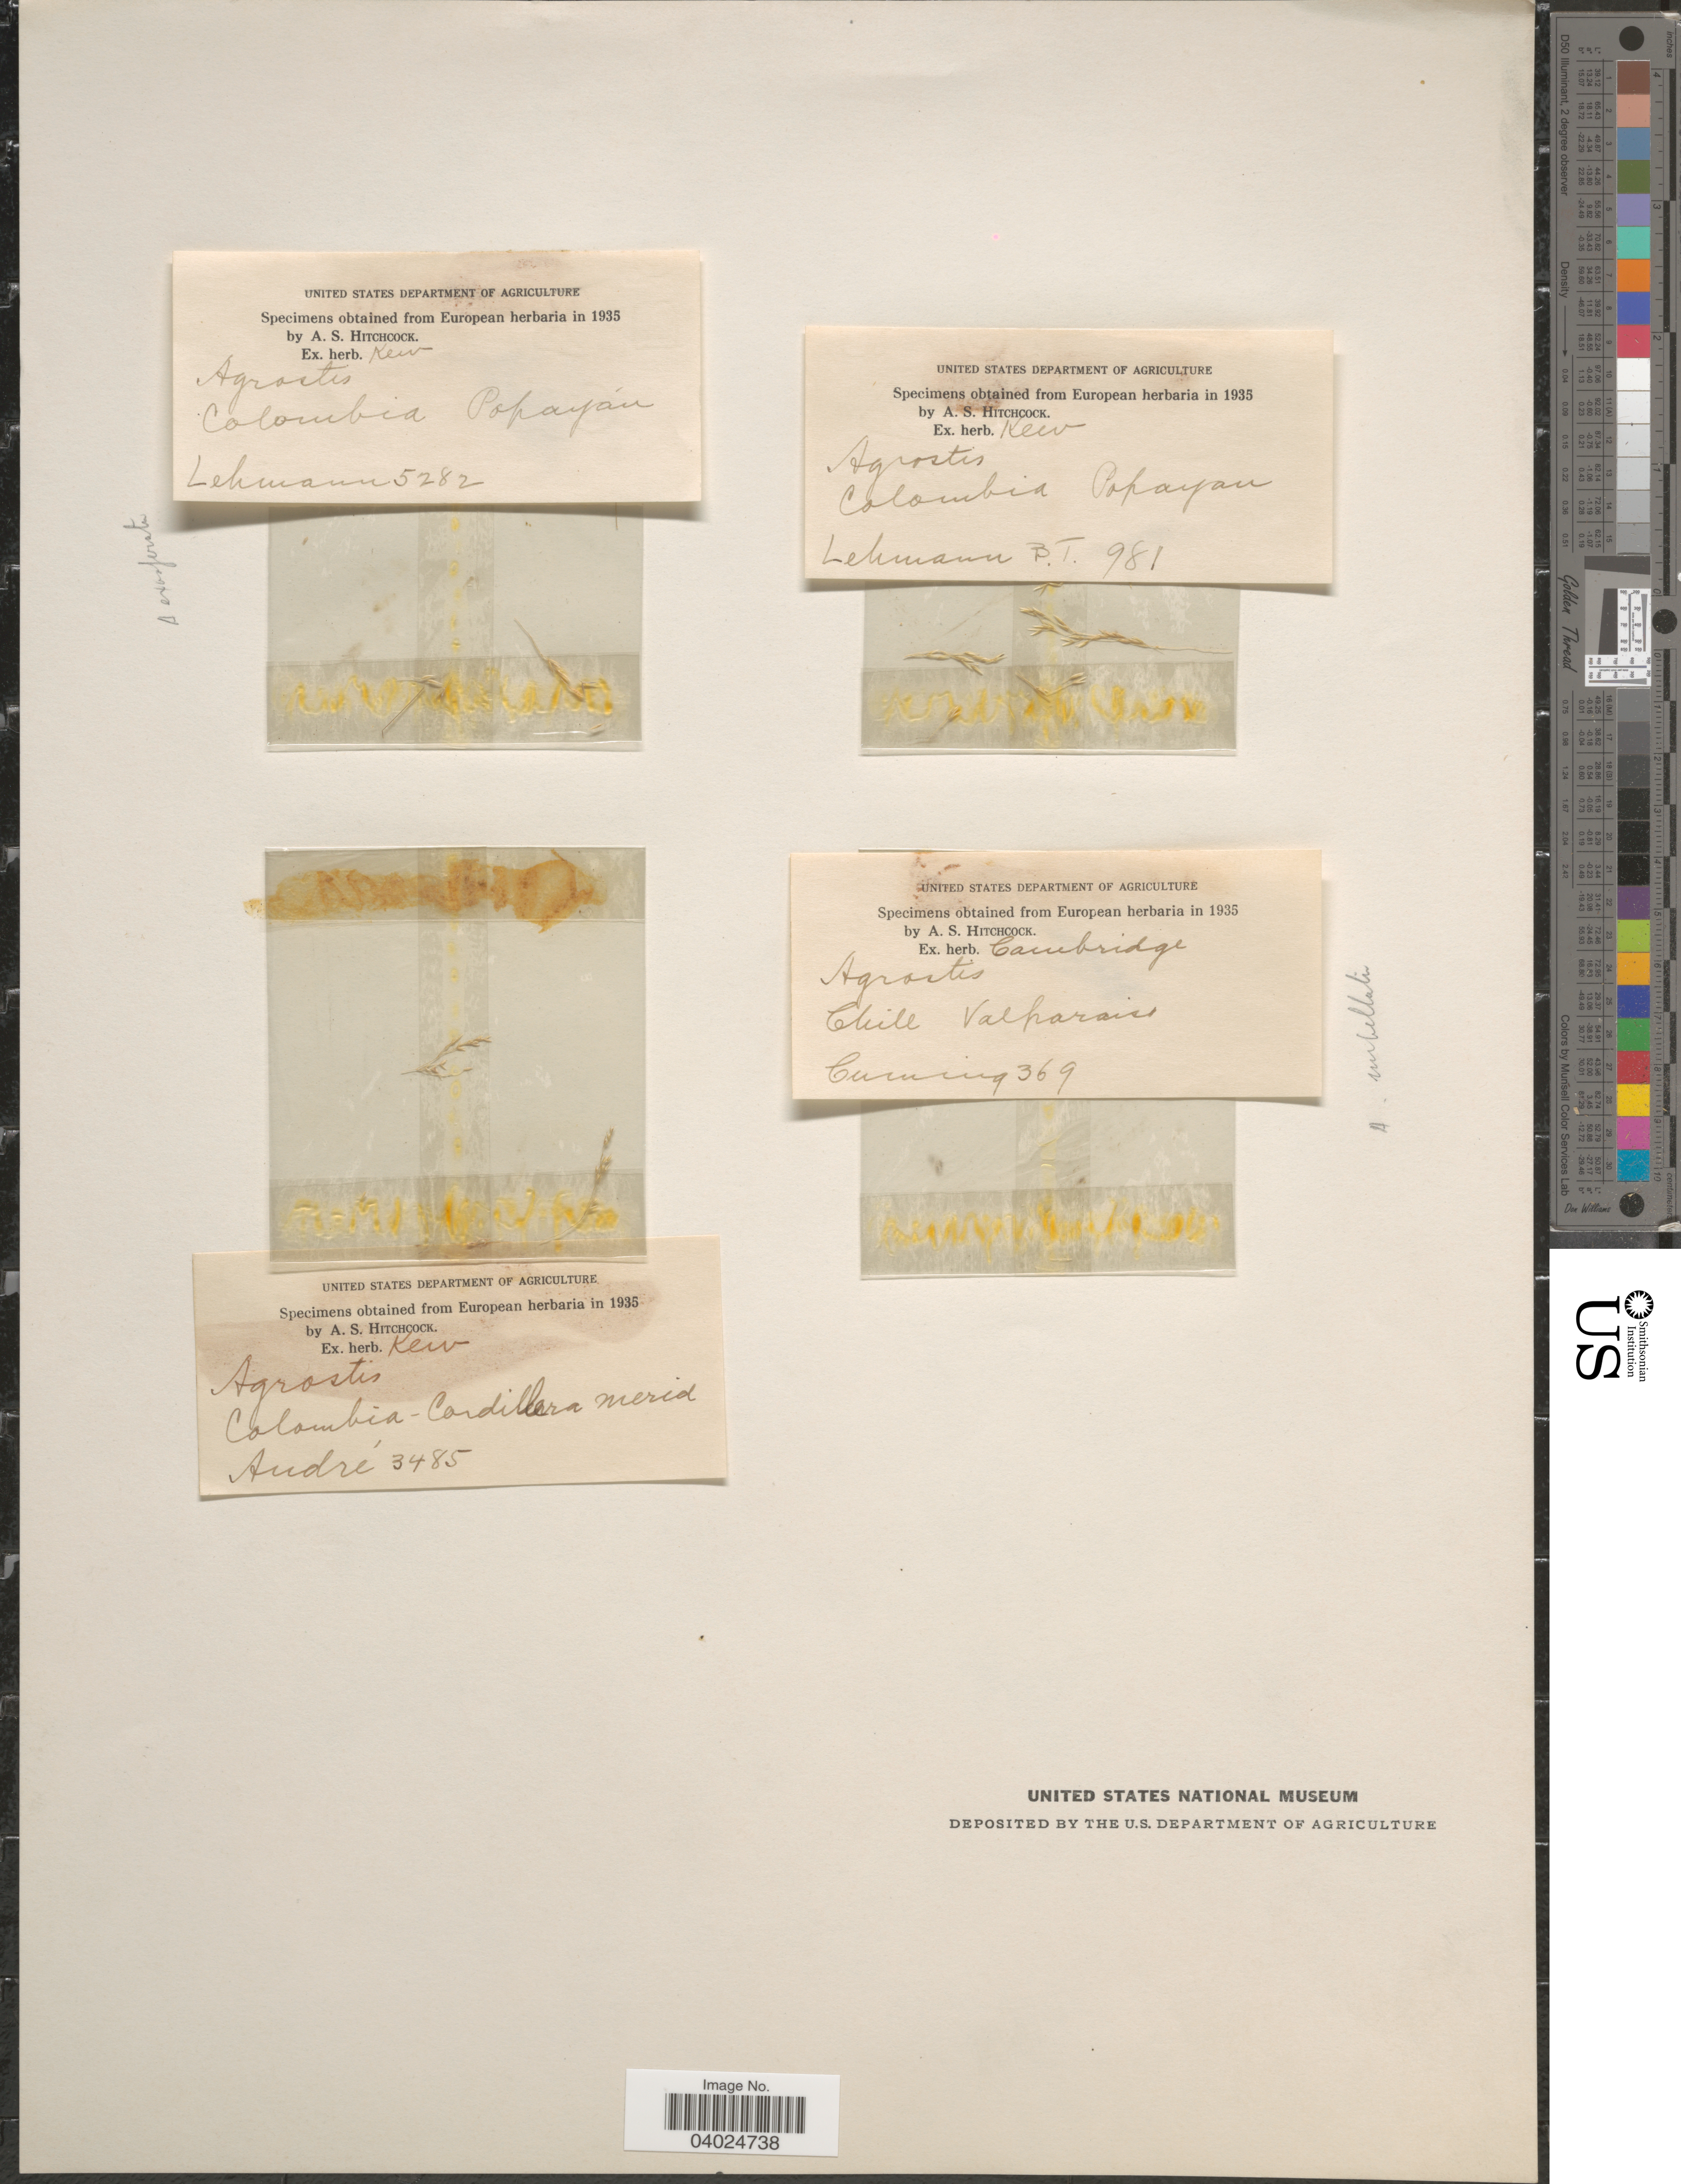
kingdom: Plantae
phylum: Tracheophyta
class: Liliopsida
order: Poales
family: Poaceae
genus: Agrostis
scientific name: Agrostis stolonifera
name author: L.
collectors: Cumming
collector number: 369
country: Chile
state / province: Valparaíso (V)